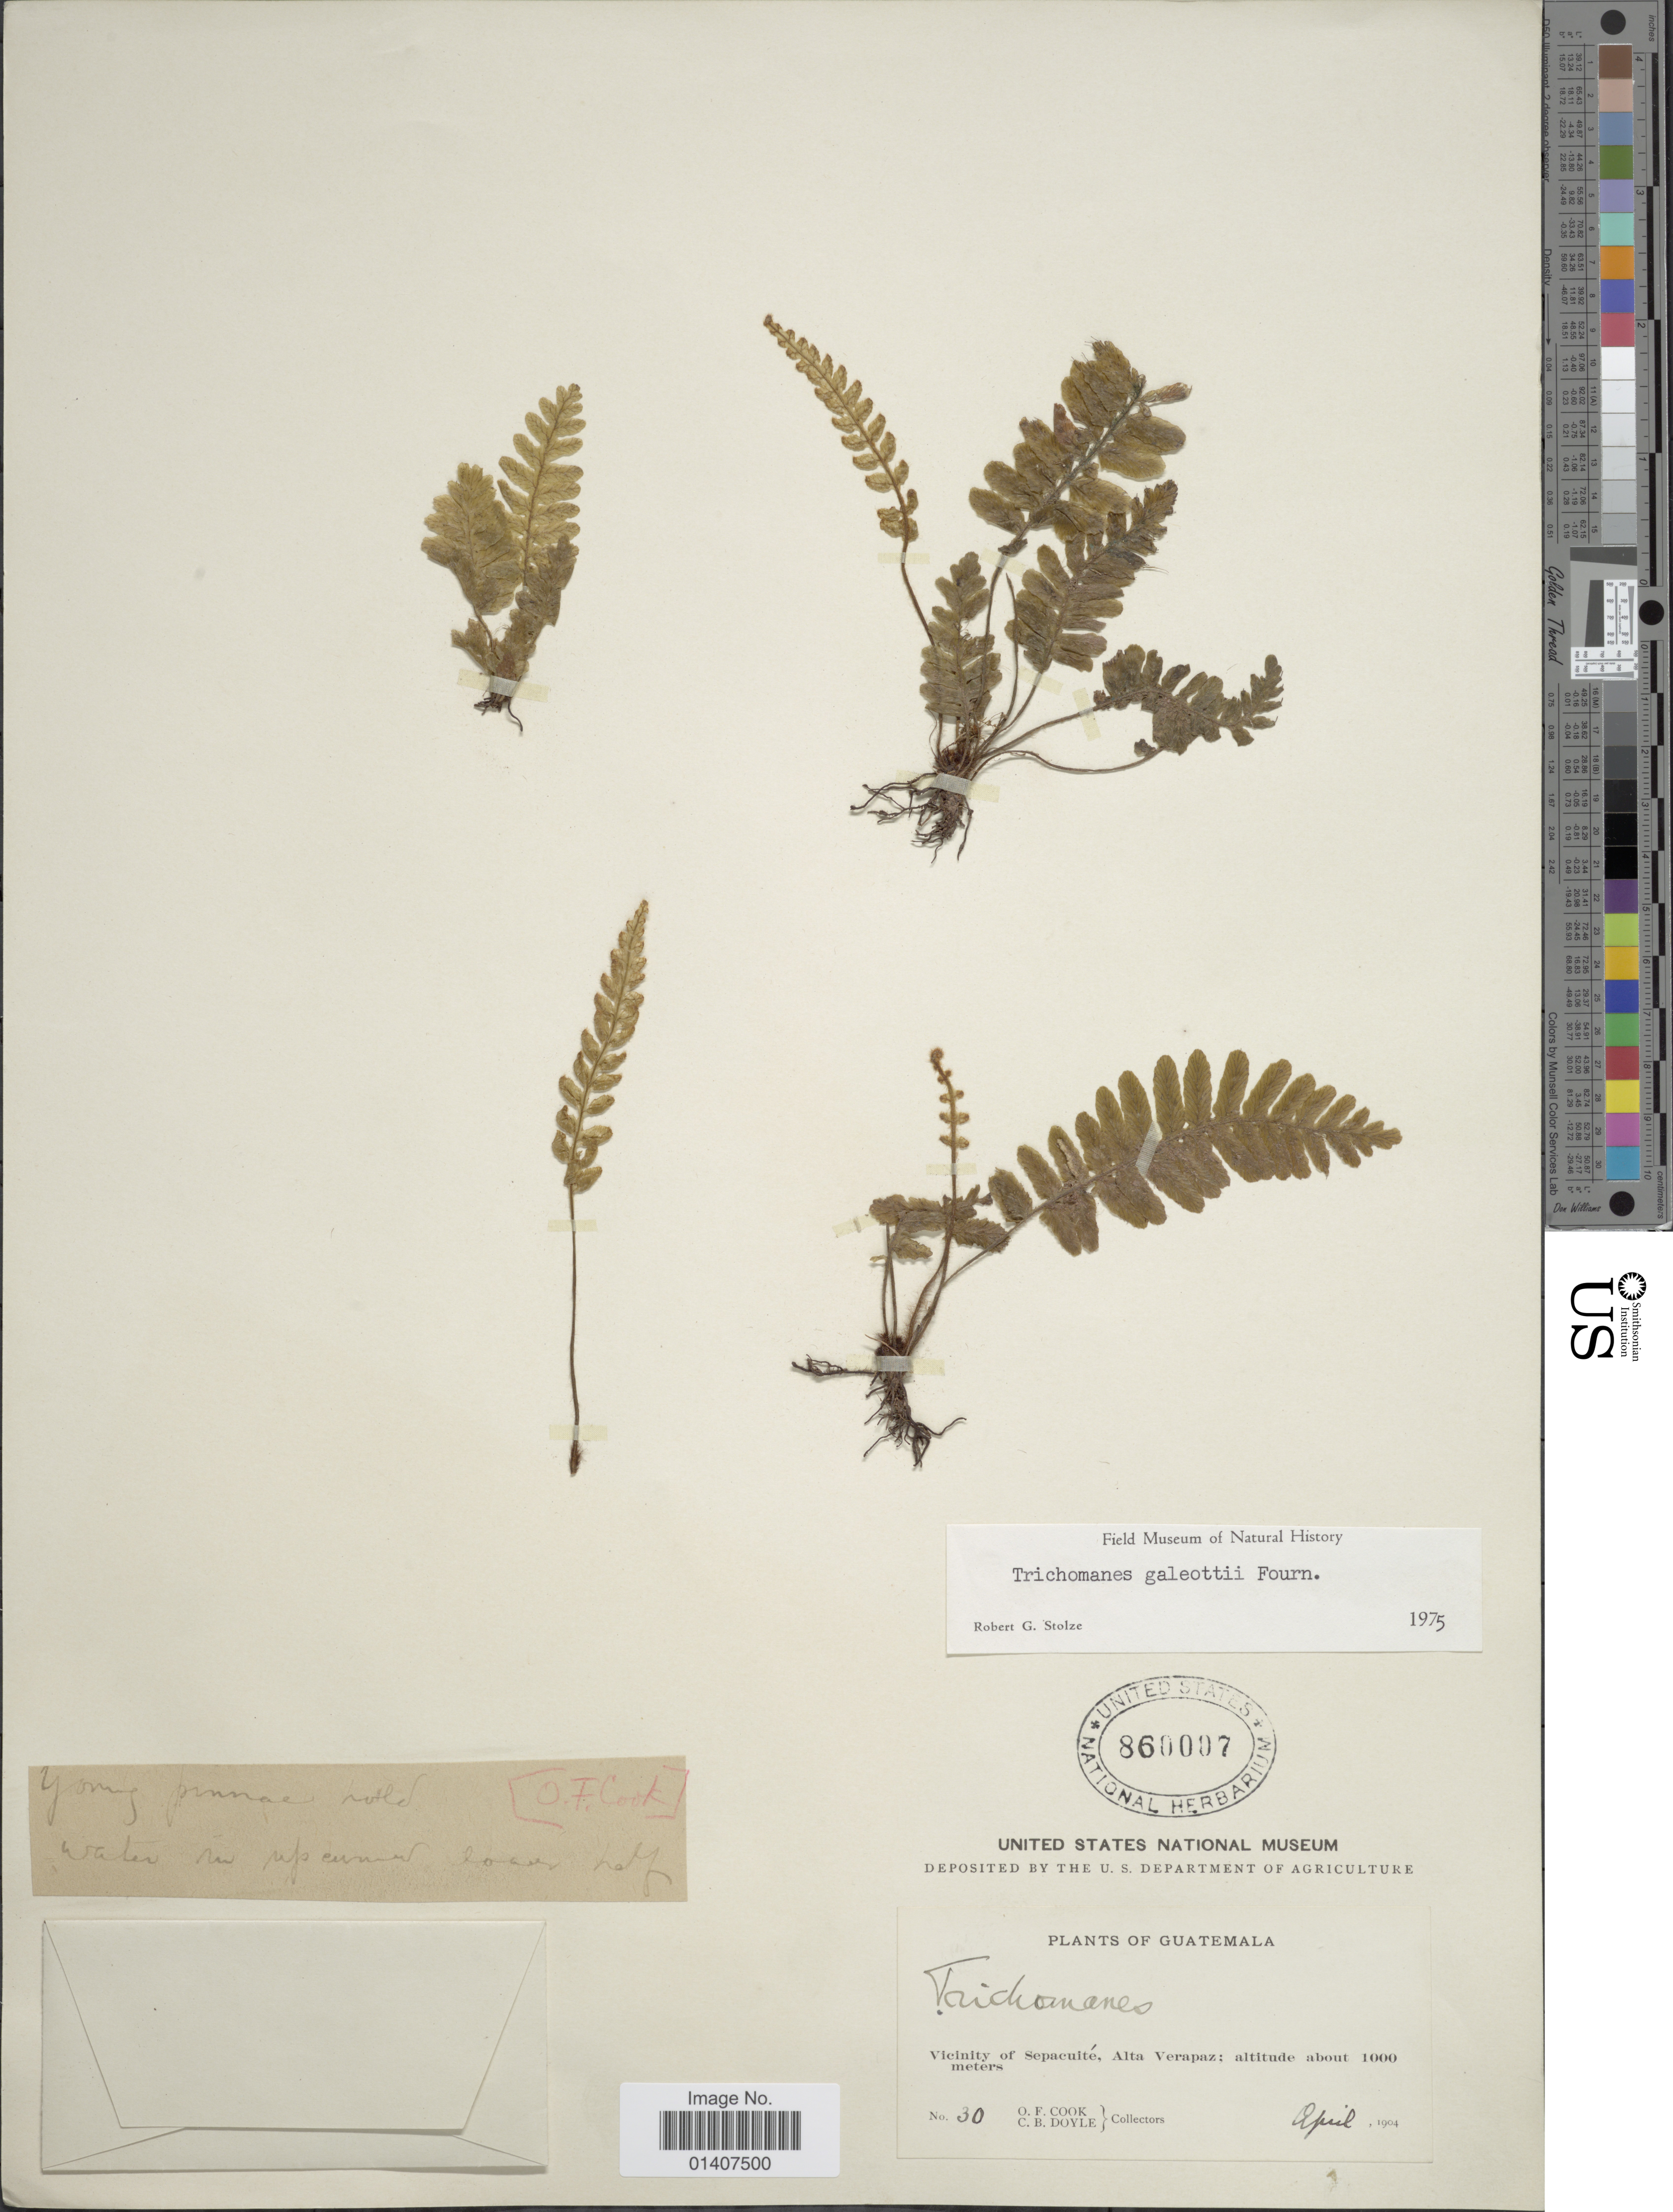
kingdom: Plantae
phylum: Tracheophyta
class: Polypodiopsida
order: Hymenophyllales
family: Hymenophyllaceae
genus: Trichomanes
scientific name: Trichomanes galeottii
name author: E. Fourn.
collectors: O. F. Cook & C. Doyle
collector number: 30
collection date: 1904-04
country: Guatemala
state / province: Alta Verapaz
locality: Vicinity of Sepacuité, Alta Verapaz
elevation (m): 1000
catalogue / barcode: US 860007